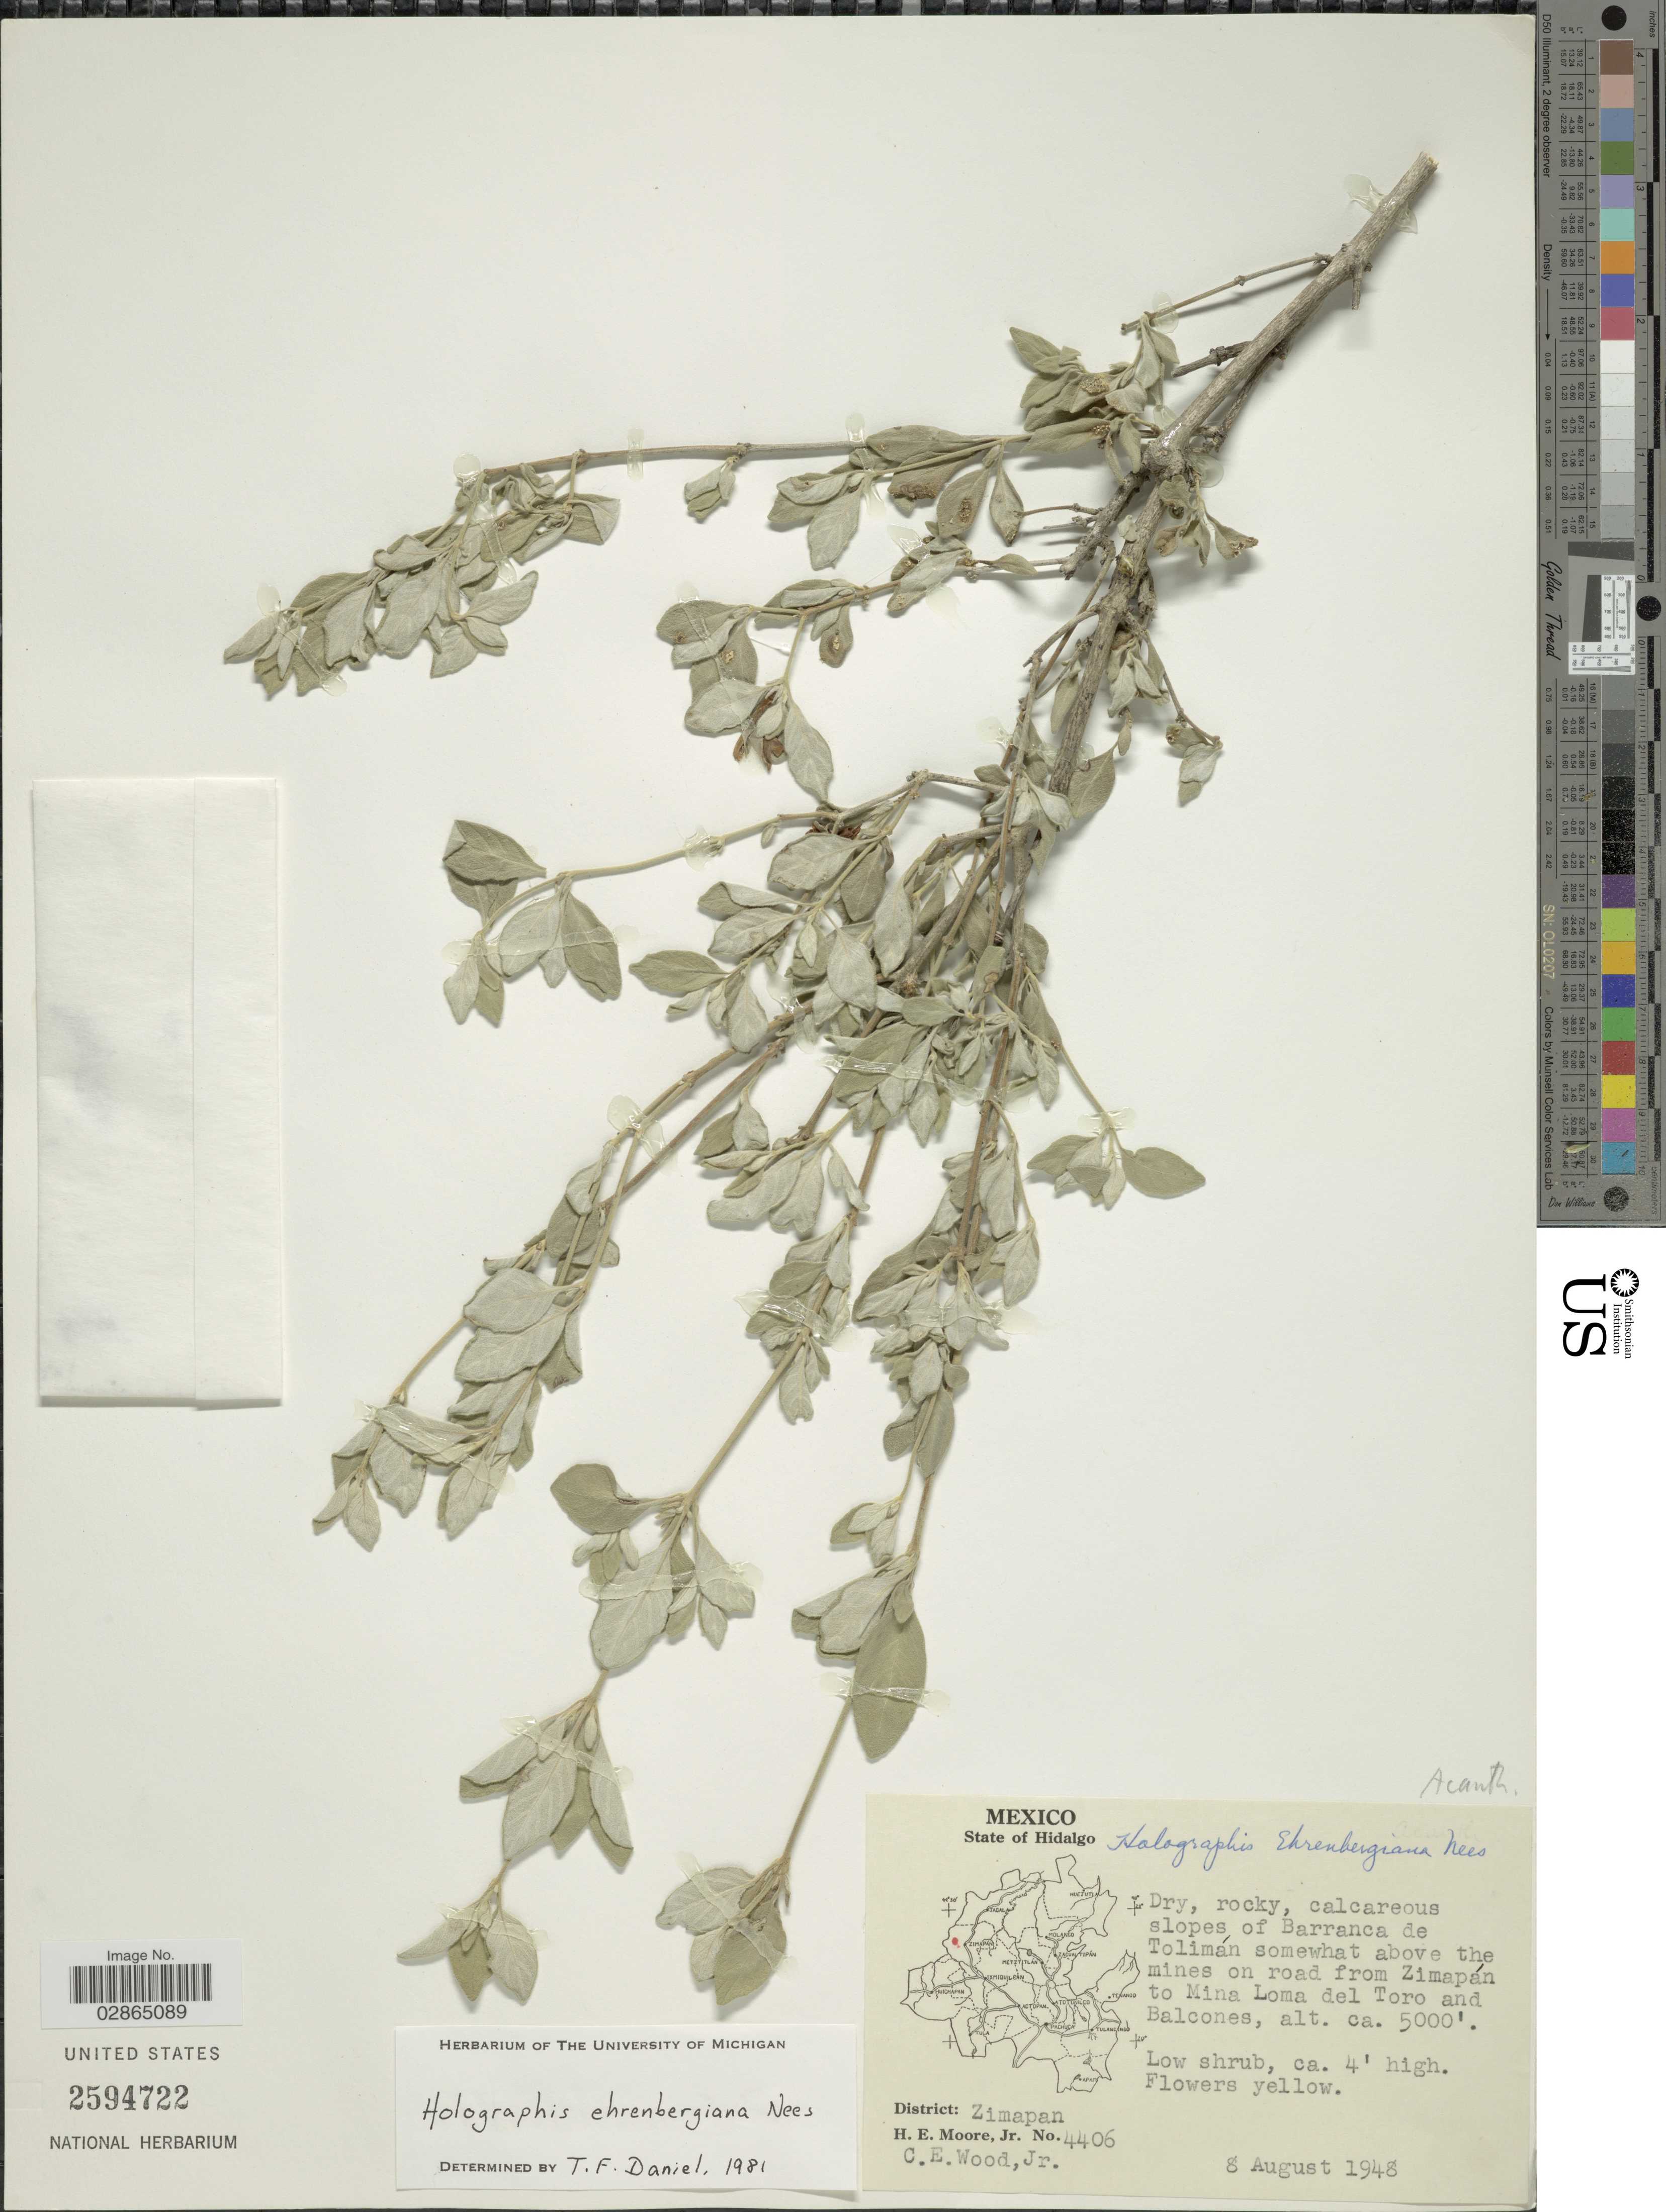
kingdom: Plantae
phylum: Tracheophyta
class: Magnoliopsida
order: Lamiales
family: Acanthaceae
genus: Holographis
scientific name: Holographis ehrenbergiana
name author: Nees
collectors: H. Moore & C. Wood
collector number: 4406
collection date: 1948-08-08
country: Mexico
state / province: Hidalgo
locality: District: Zimapan. Dry, rocky, calcareous slopes of Barranca de Tolimán somewhat above the mines on road from Zimapán to Mina Loma del Toro and Balcones.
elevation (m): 1524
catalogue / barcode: US 2594722